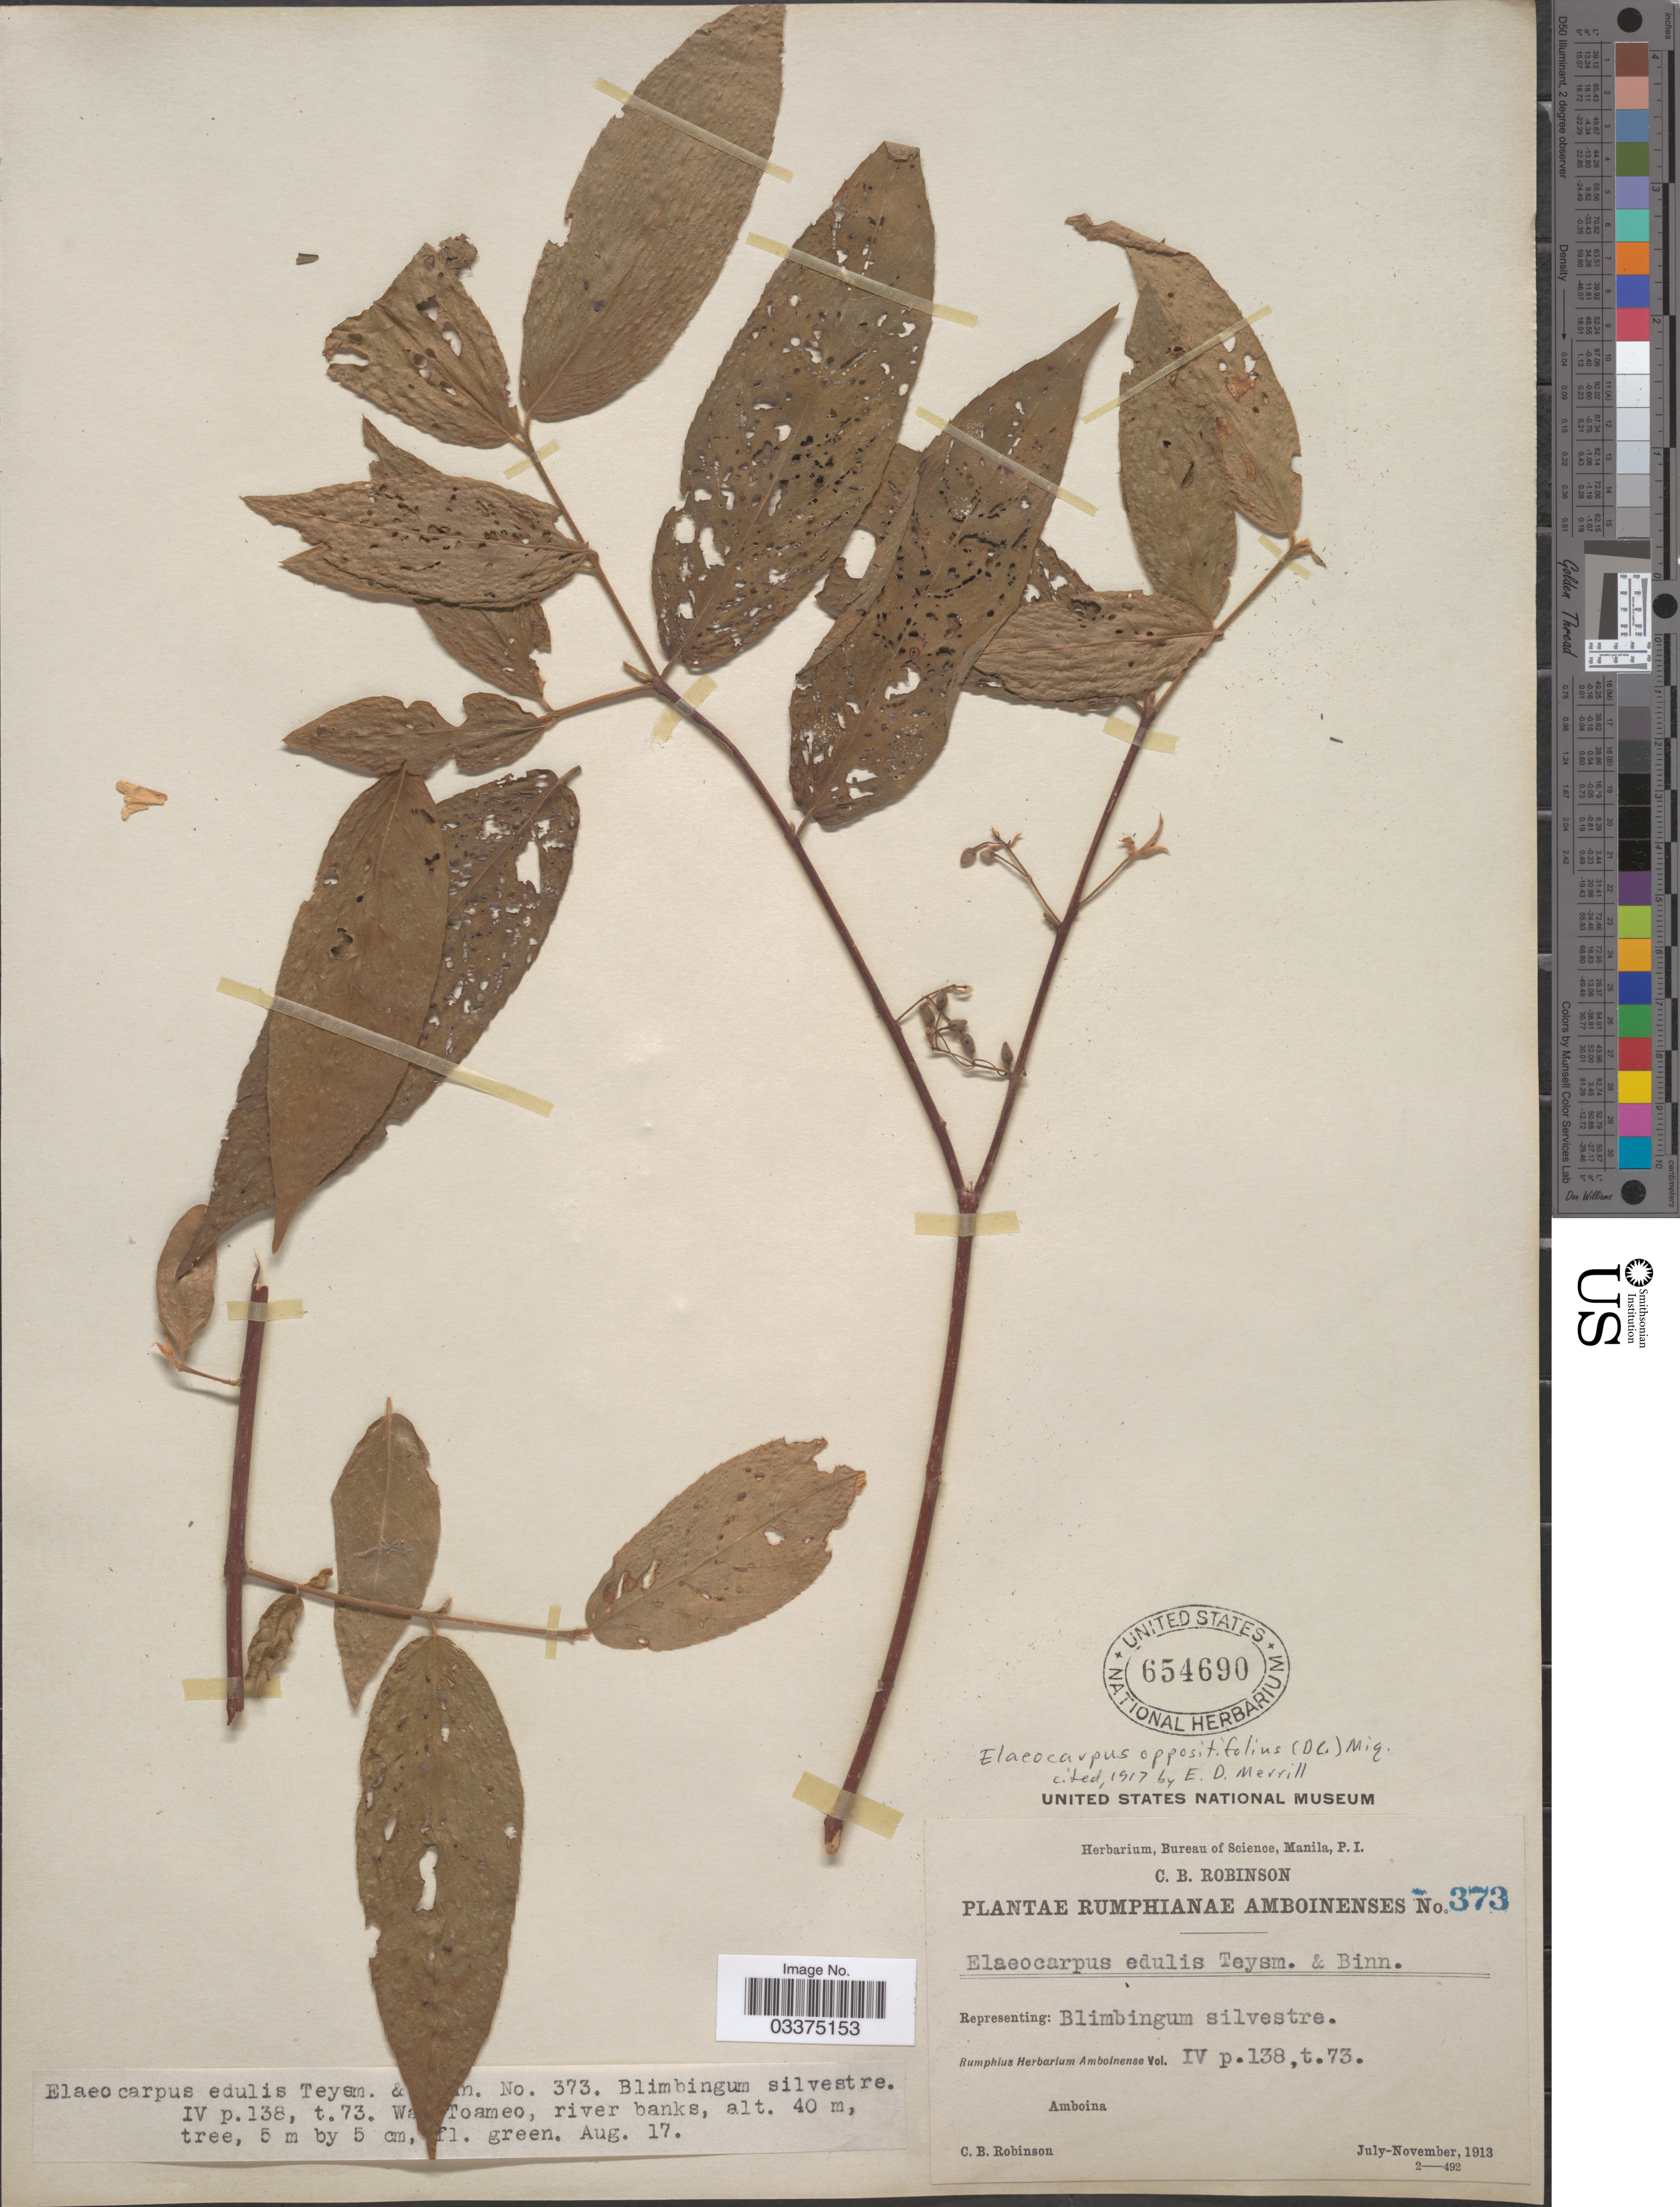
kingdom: Plantae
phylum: Tracheophyta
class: Magnoliopsida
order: Oxalidales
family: Elaeocarpaceae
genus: Aceratium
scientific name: Aceratium oppositifolium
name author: DC.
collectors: C. Robinson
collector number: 373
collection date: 1913-08-17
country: Indonesia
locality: Amboina. Wa [illegible text]Toameo, river banks.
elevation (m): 40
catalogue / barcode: US 654690